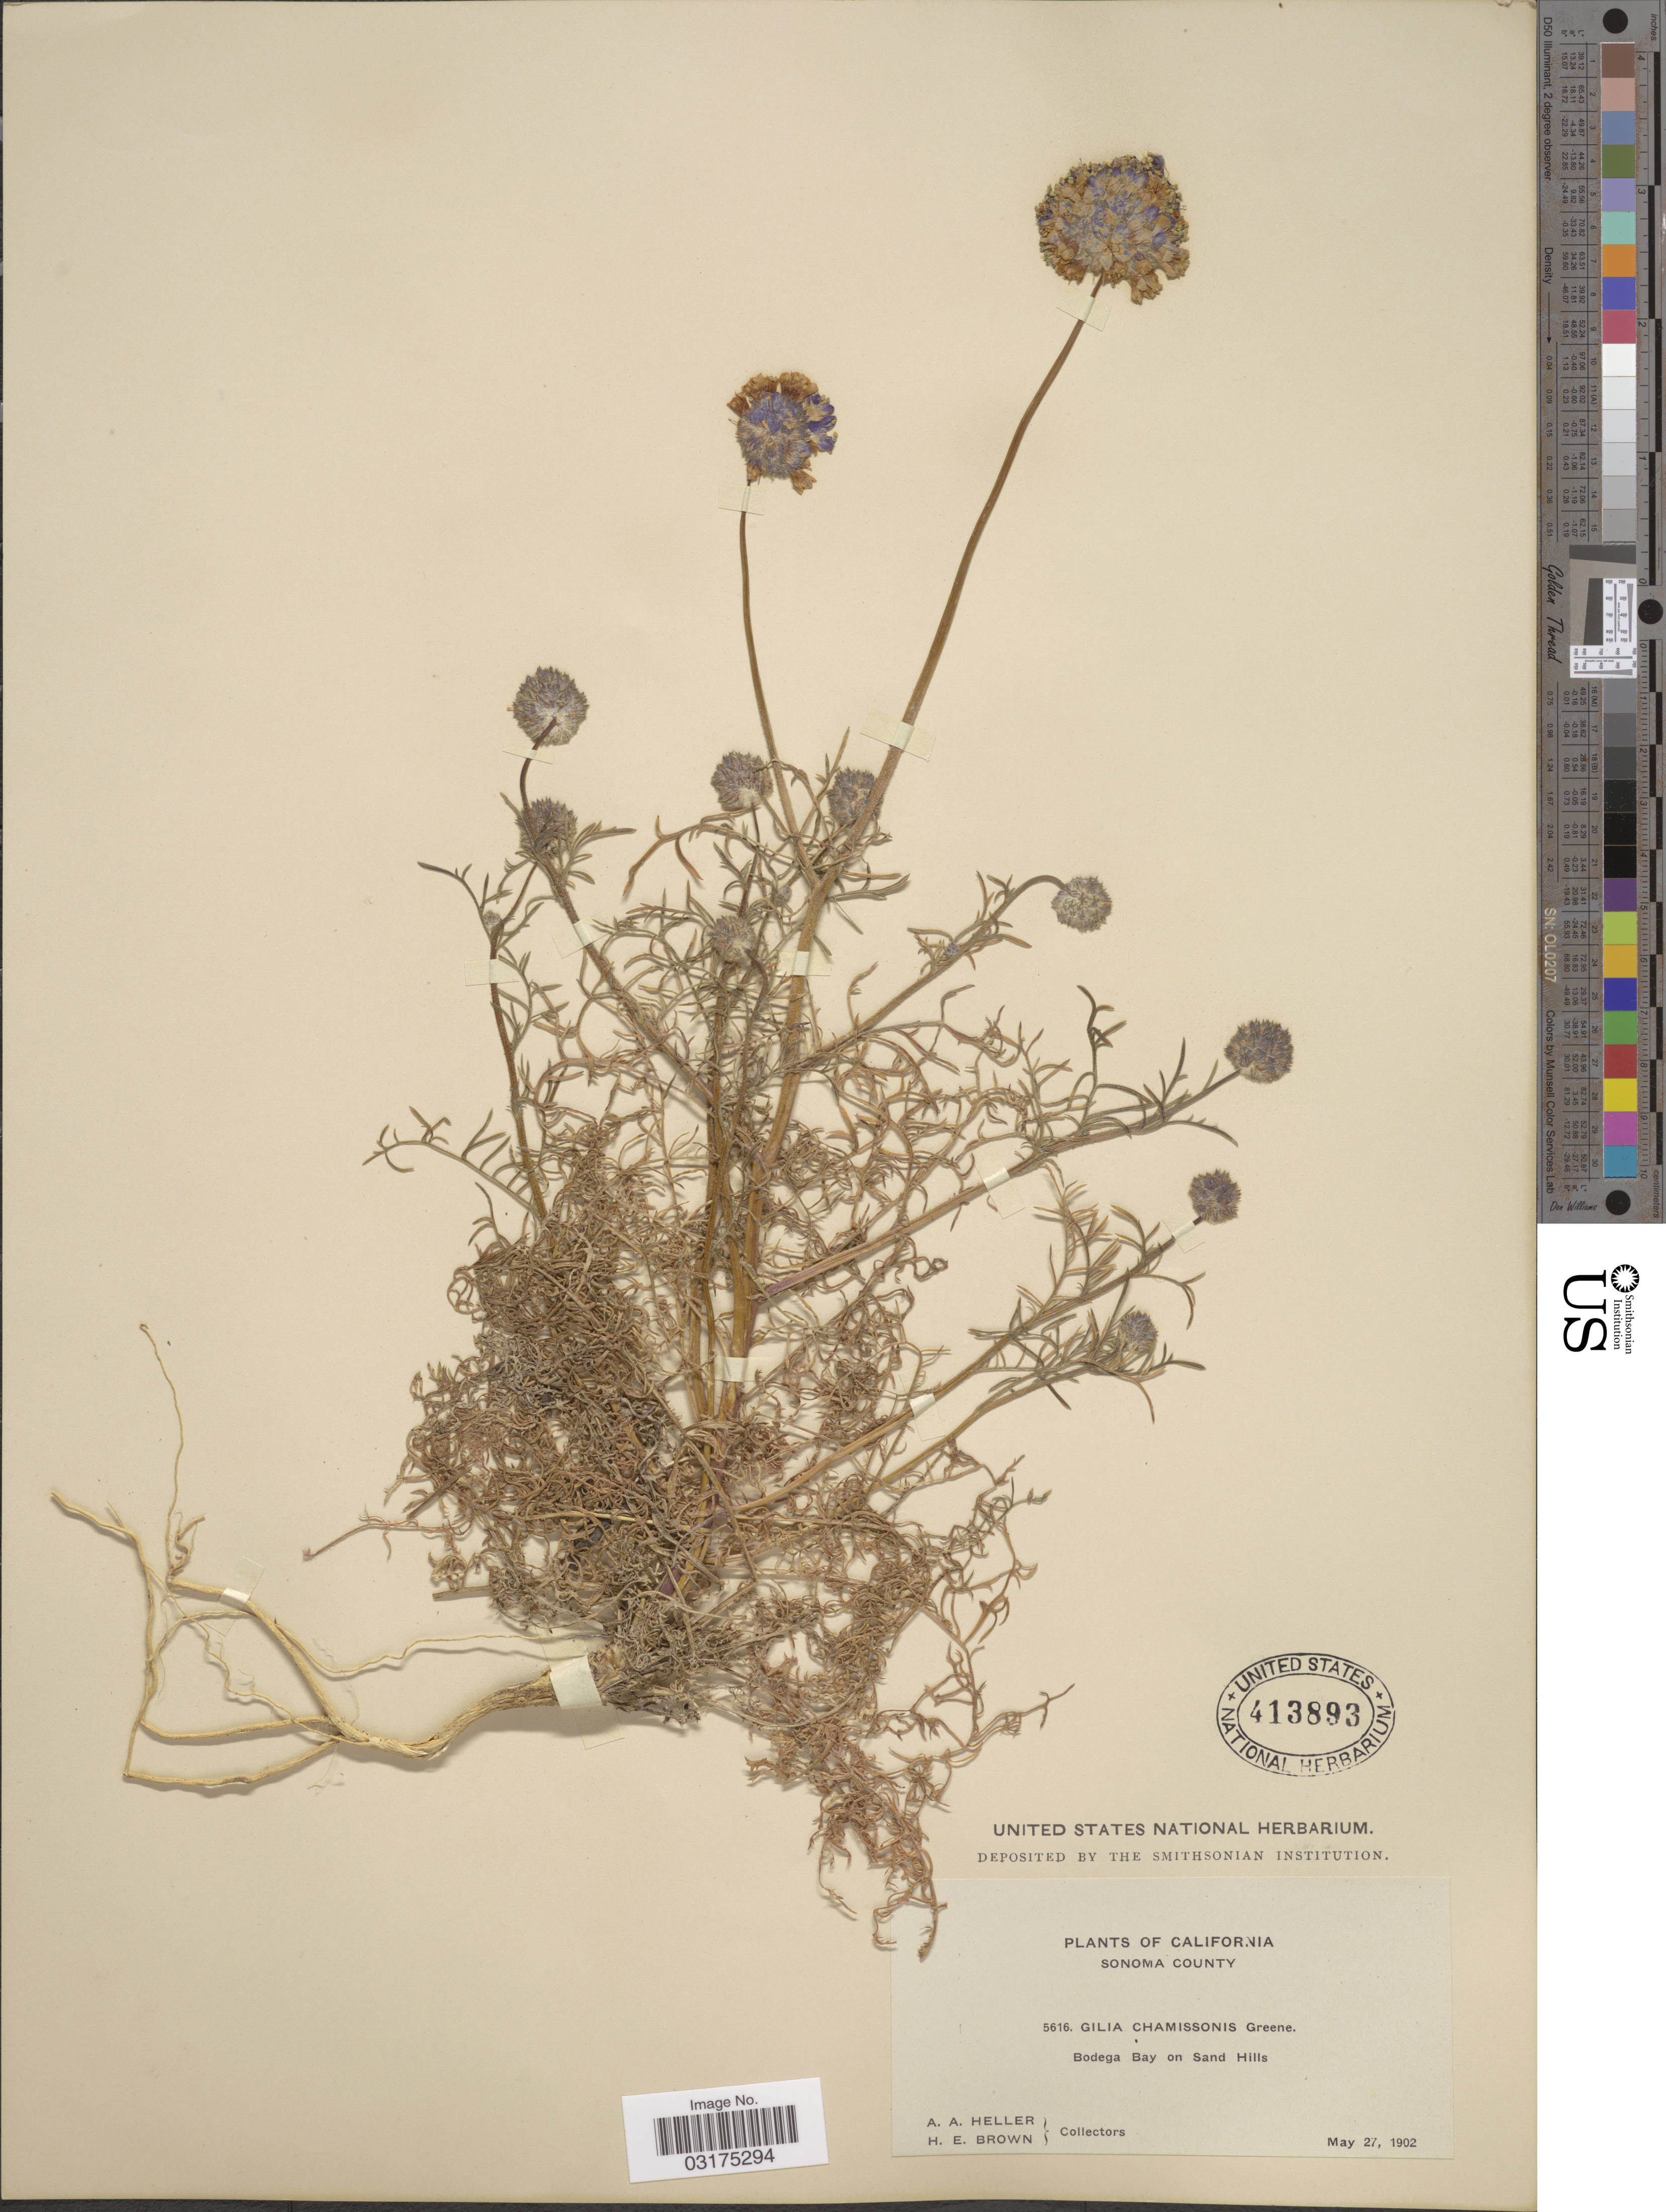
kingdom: Plantae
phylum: Tracheophyta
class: Magnoliopsida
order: Ericales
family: Polemoniaceae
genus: Gilia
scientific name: Gilia capitata subsp. chamissonis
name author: (Greene) V.E. Grant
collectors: A. A. Heller & H. E. Brown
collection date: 1902-05-27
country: United States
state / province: California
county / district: Sonoma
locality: Sonoma County, Bodega Bay on Sand Hills.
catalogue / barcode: US 413893